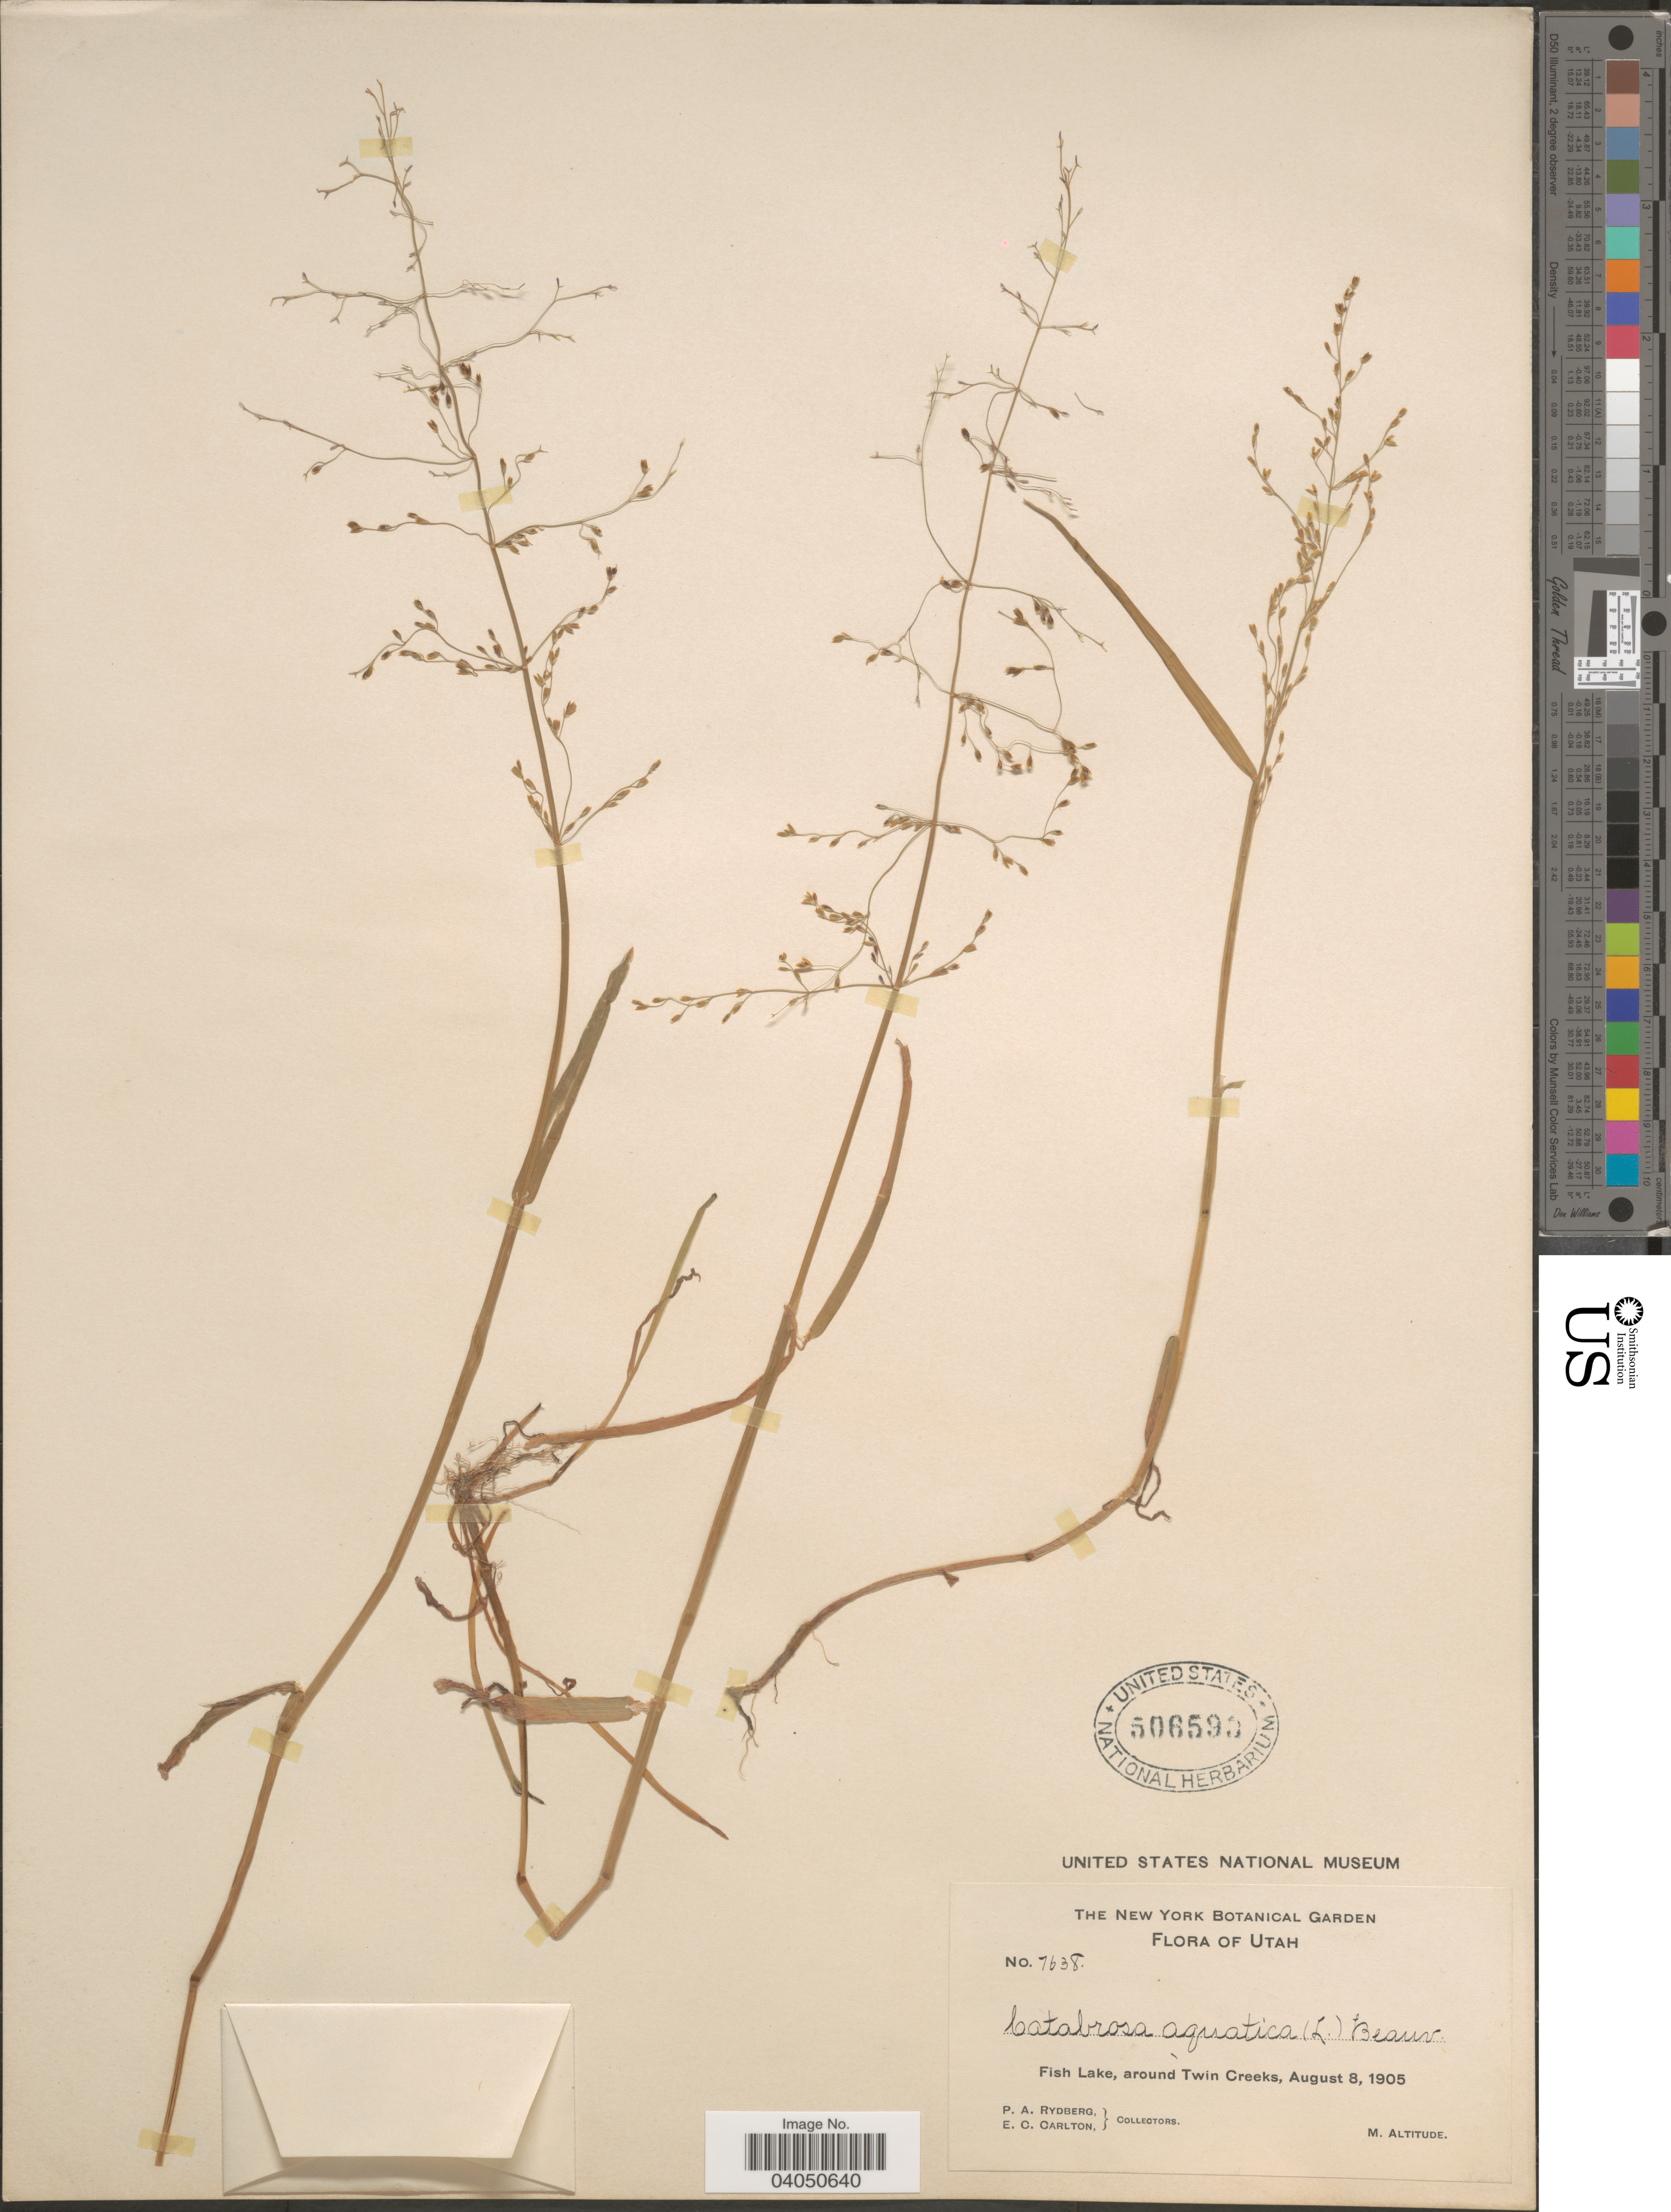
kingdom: Plantae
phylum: Tracheophyta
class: Liliopsida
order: Poales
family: Poaceae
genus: Catabrosa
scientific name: Catabrosa aquatica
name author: (L.) P. Beauv.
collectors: P. A. Rydberg & E. Carlton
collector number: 7638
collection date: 1905-08-08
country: United States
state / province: Utah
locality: Fish Lake, around Twin Creeks.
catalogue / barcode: US 506599